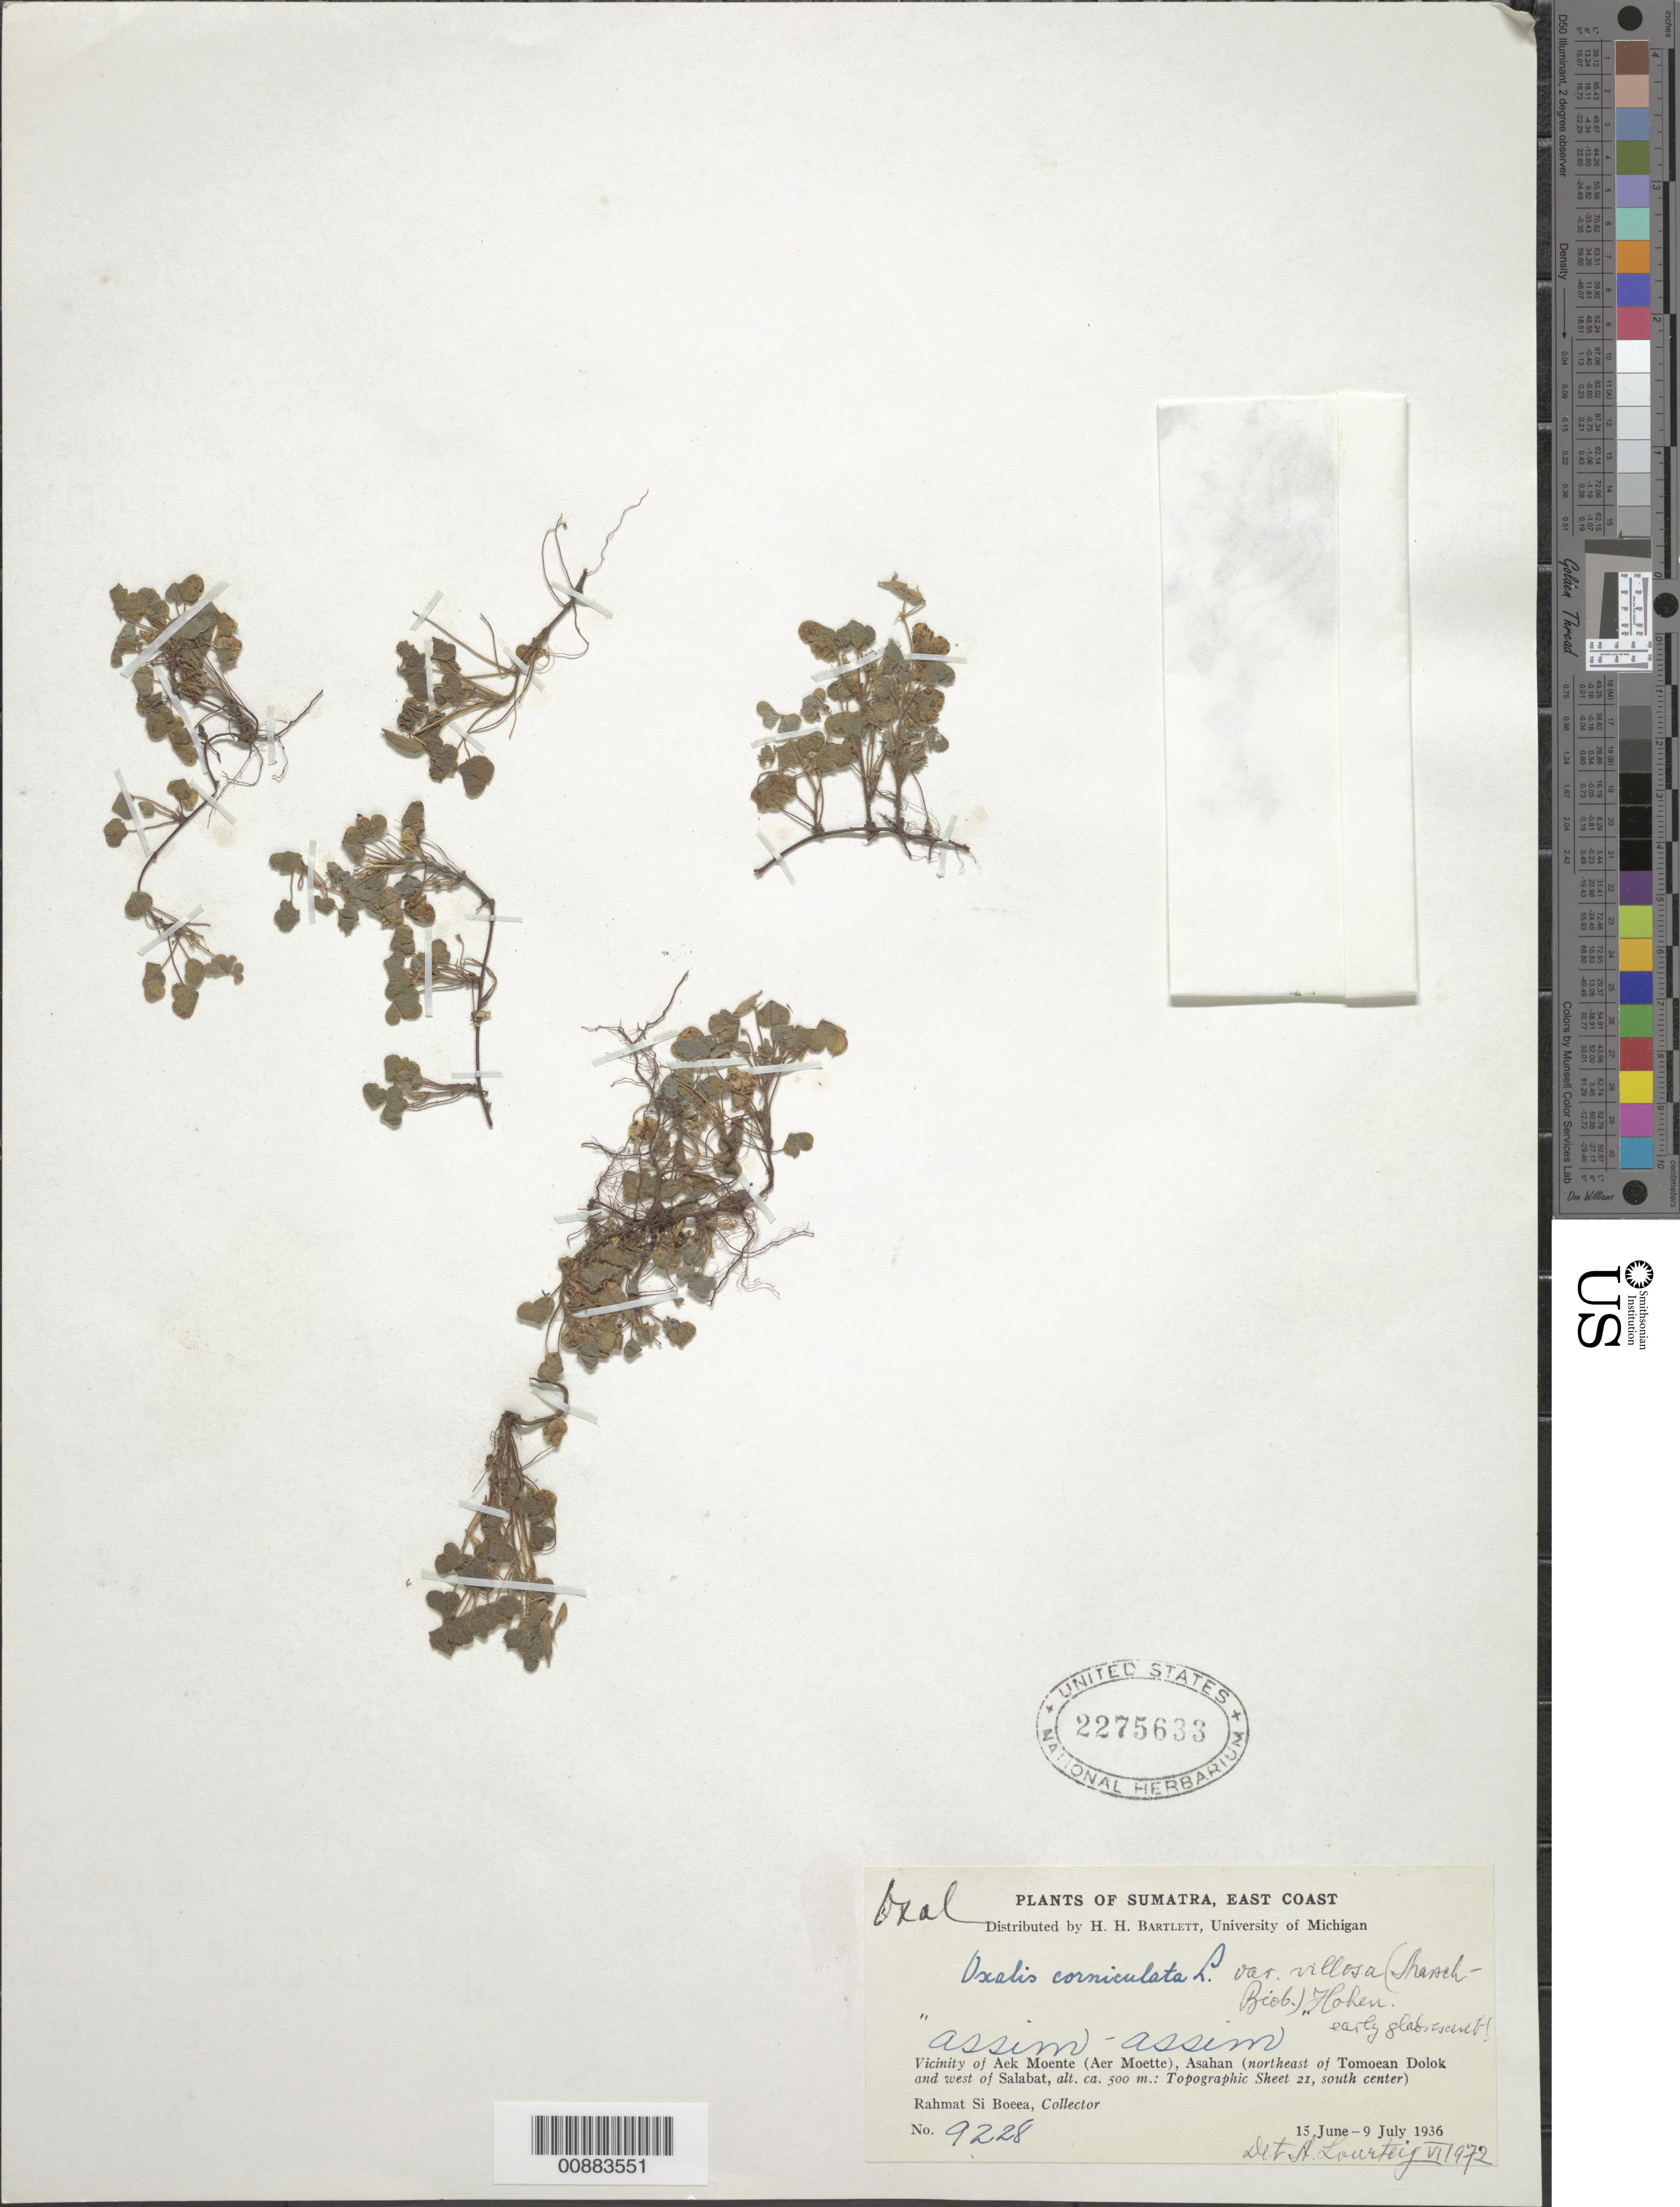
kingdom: Plantae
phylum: Tracheophyta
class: Magnoliopsida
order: Oxalidales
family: Oxalidaceae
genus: Oxalis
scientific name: Oxalis corniculata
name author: L.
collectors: Rahmat Si Boeea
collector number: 9228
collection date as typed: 15 Jun 1936 to 09 Jul 1936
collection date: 1936-06-15/1936-07-09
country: Indonesia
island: Sumatra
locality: E coast. Vicinity of Aek Moente (Aer Moette), Asahan (NE of Tomoean Dolok & W of Salabat)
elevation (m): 500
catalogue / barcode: US 2275633